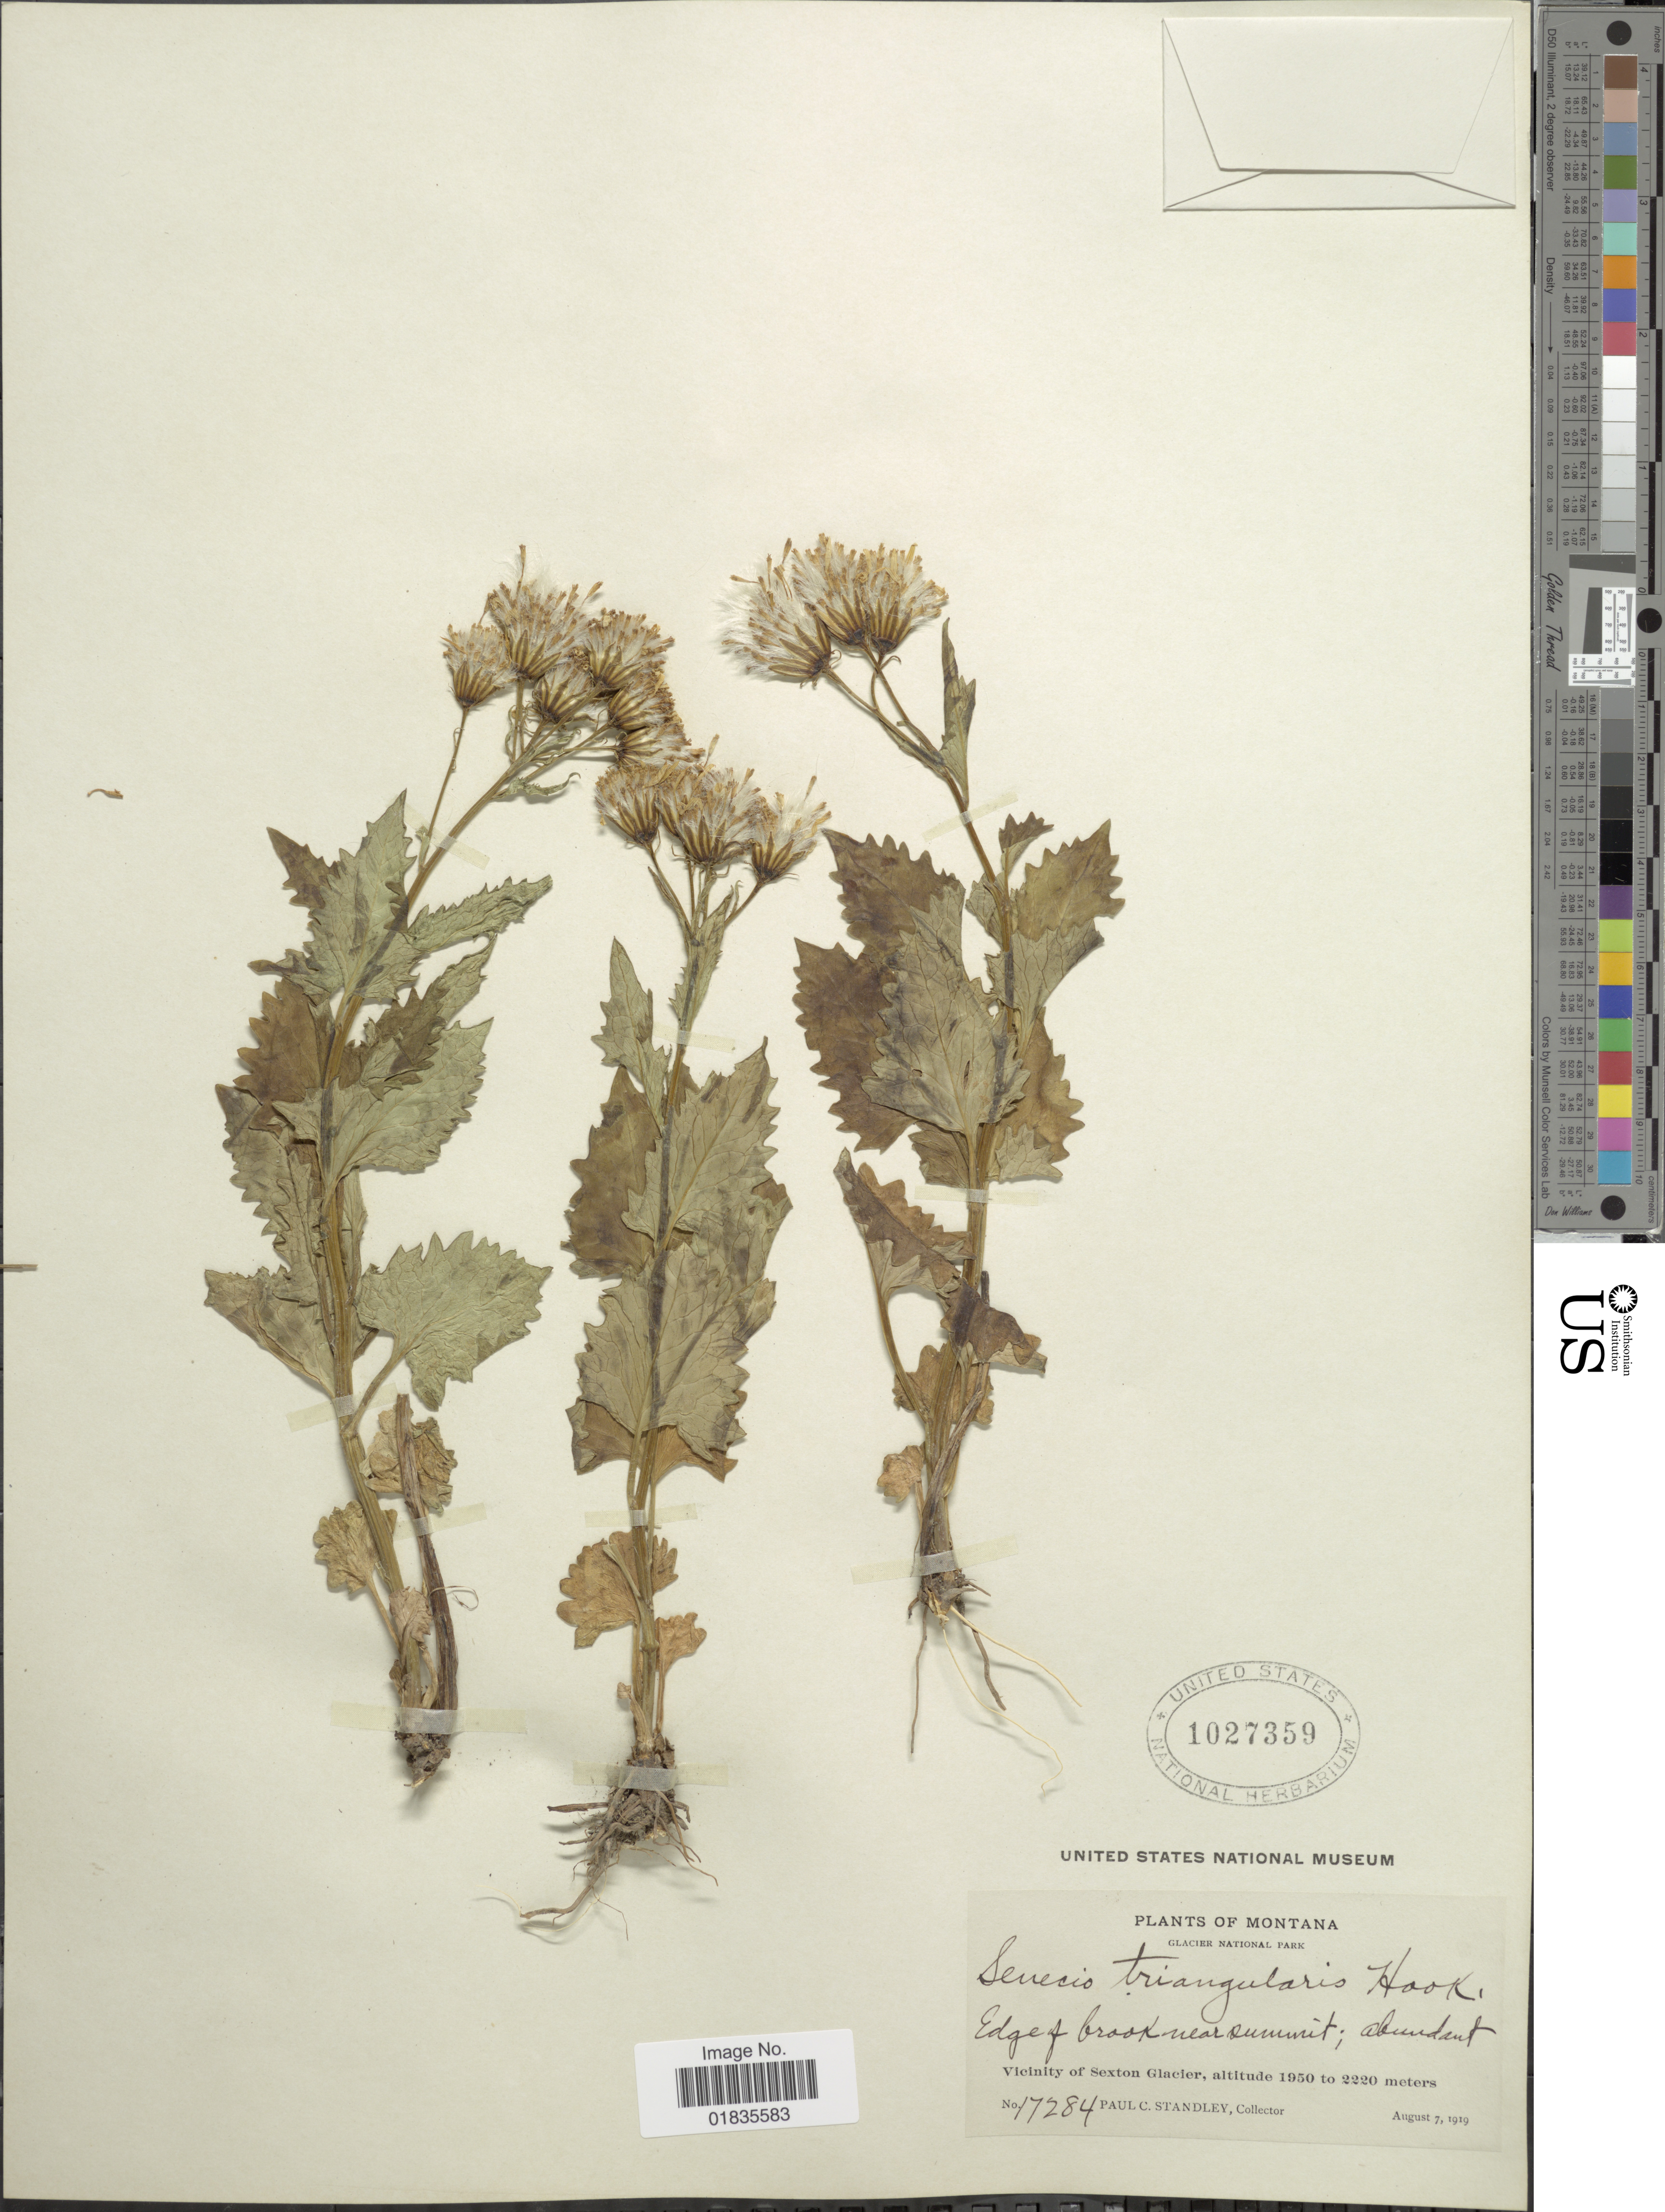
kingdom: Plantae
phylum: Tracheophyta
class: Magnoliopsida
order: Asterales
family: Asteraceae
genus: Senecio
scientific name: Senecio triangularis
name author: Hook.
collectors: P. C. Standley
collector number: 17284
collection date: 1919-08-07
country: United States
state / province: Montana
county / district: Glacier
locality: Glacier National Park, edge of brook near summit, vicinity of Sexton Glacier.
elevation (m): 1950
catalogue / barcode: US 1027359